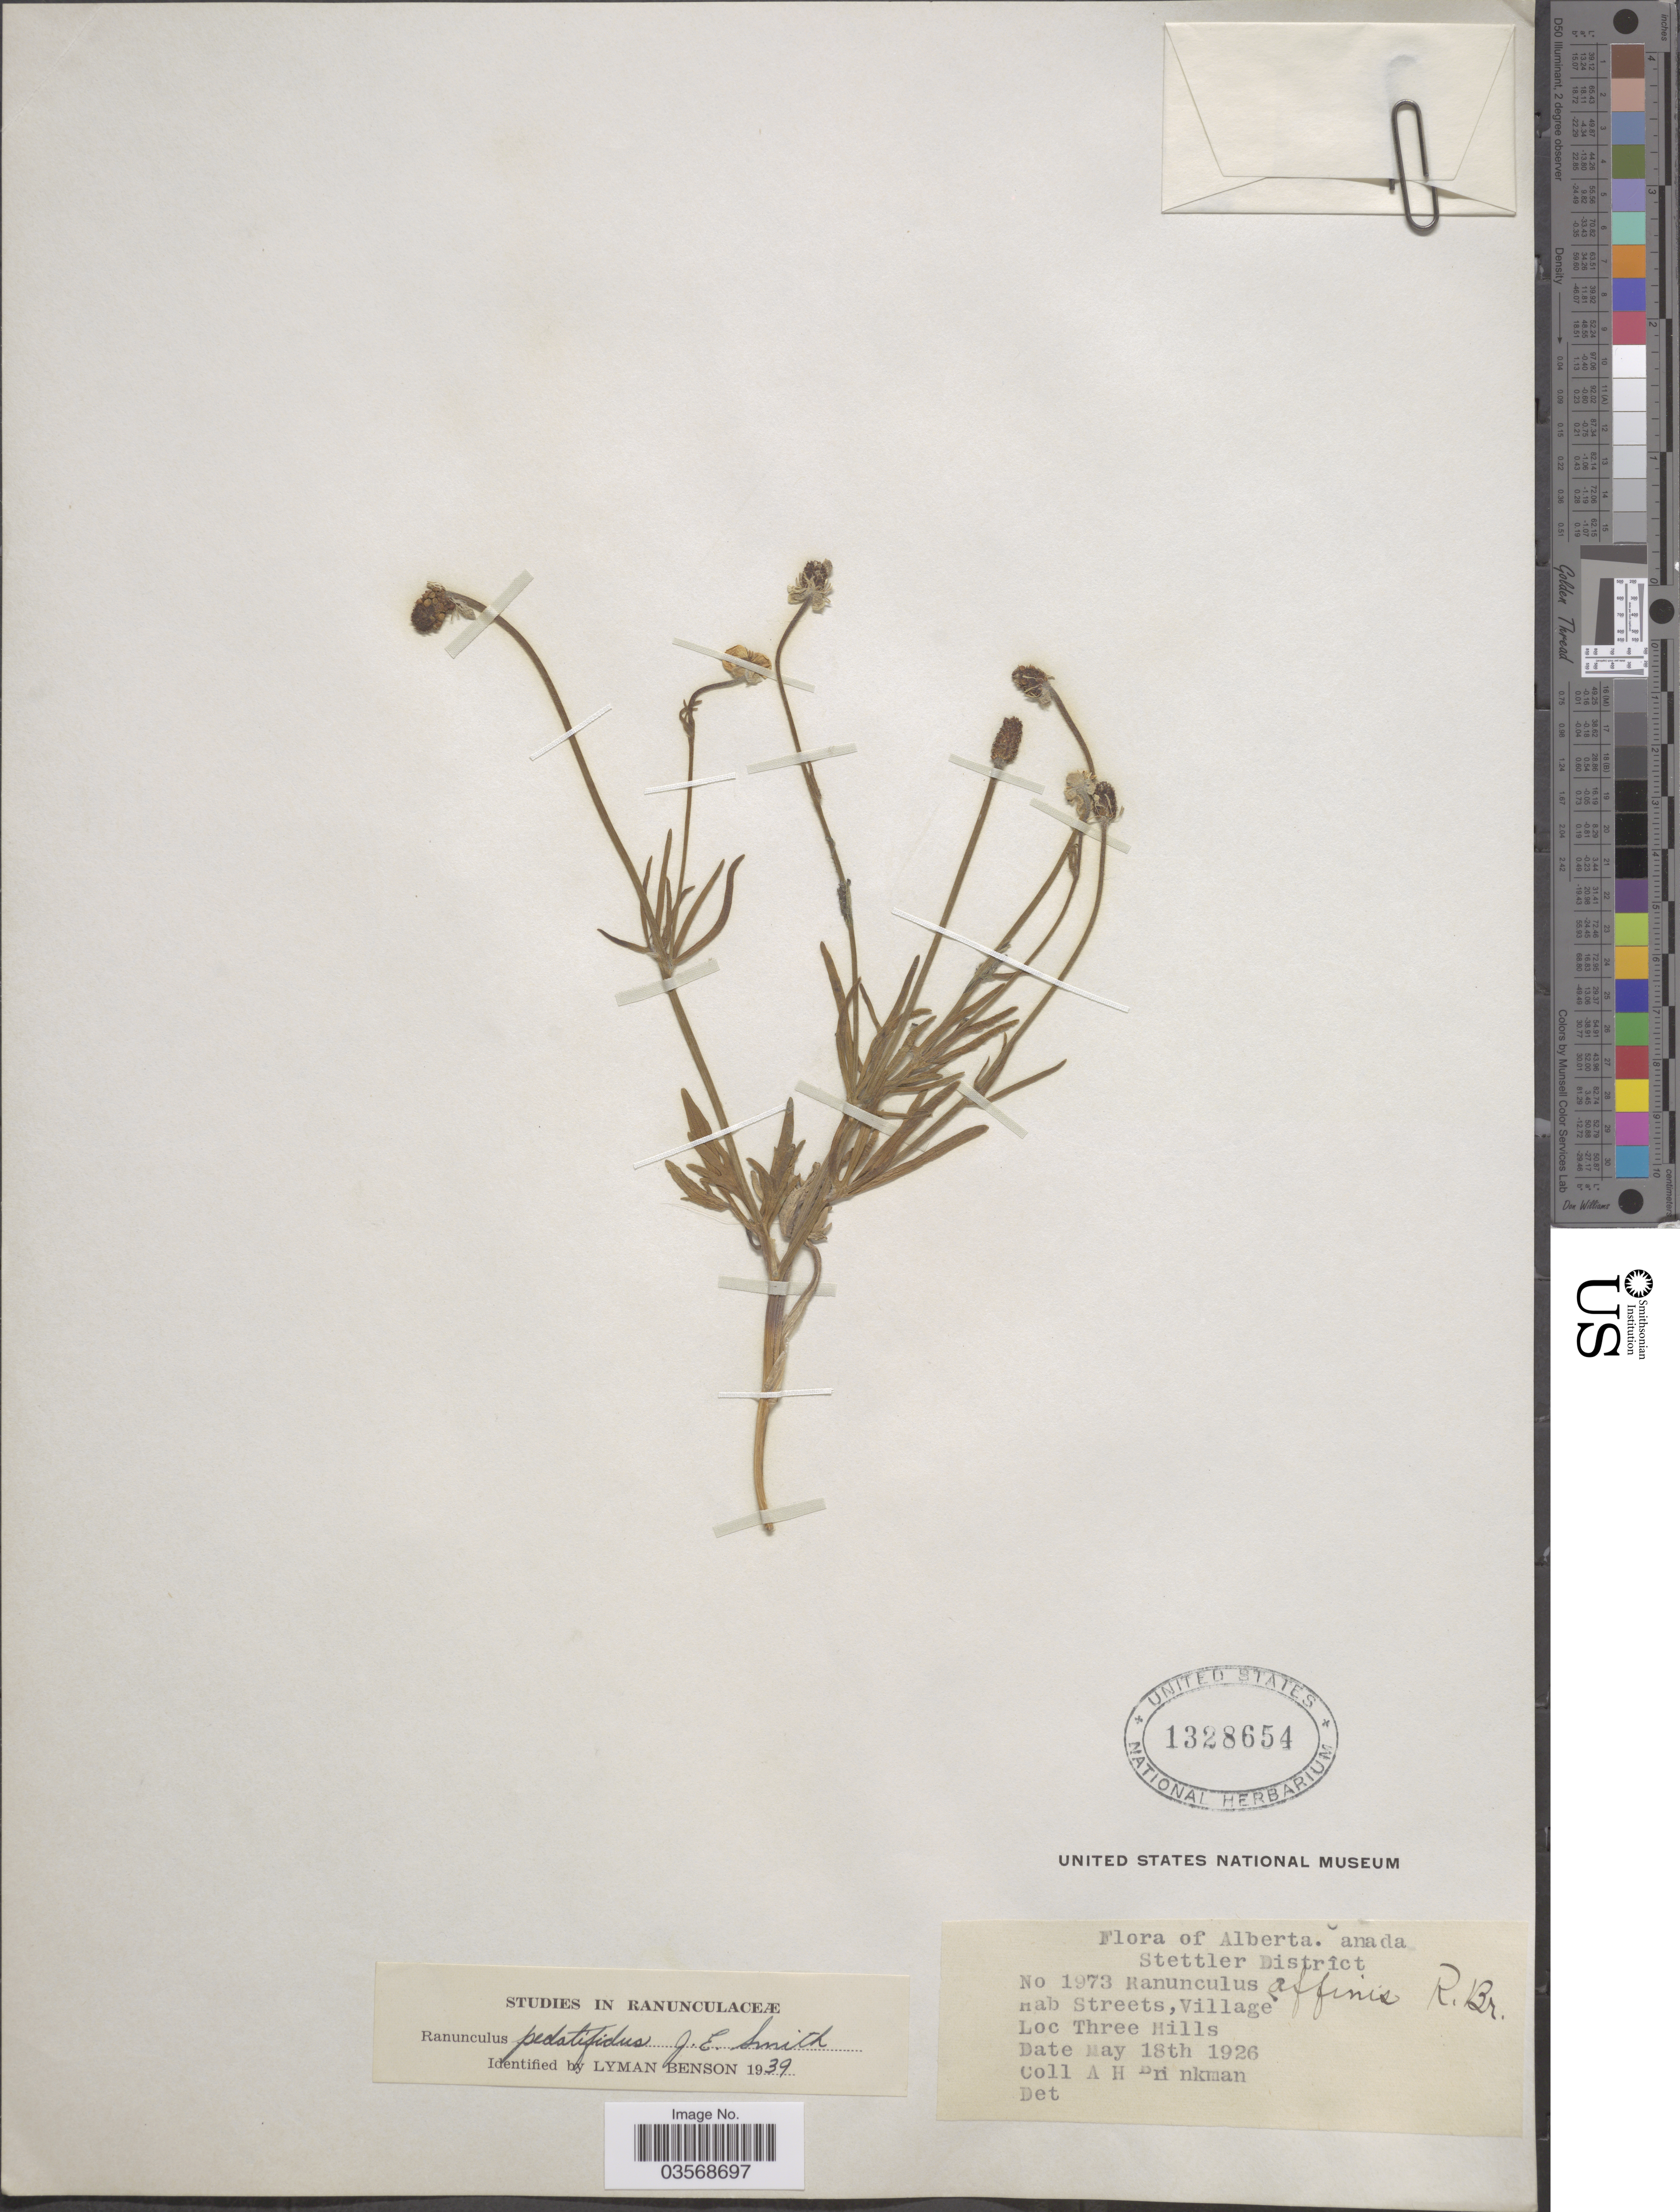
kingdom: Plantae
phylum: Tracheophyta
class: Magnoliopsida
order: Ranunculales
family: Ranunculaceae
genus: Ranunculus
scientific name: Ranunculus pedatifidus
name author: Sm.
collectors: A. Brinkman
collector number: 1973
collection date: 1926-05-18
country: Canada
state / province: Alberta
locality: Stettler District. Three Hills.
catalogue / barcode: US 1328654